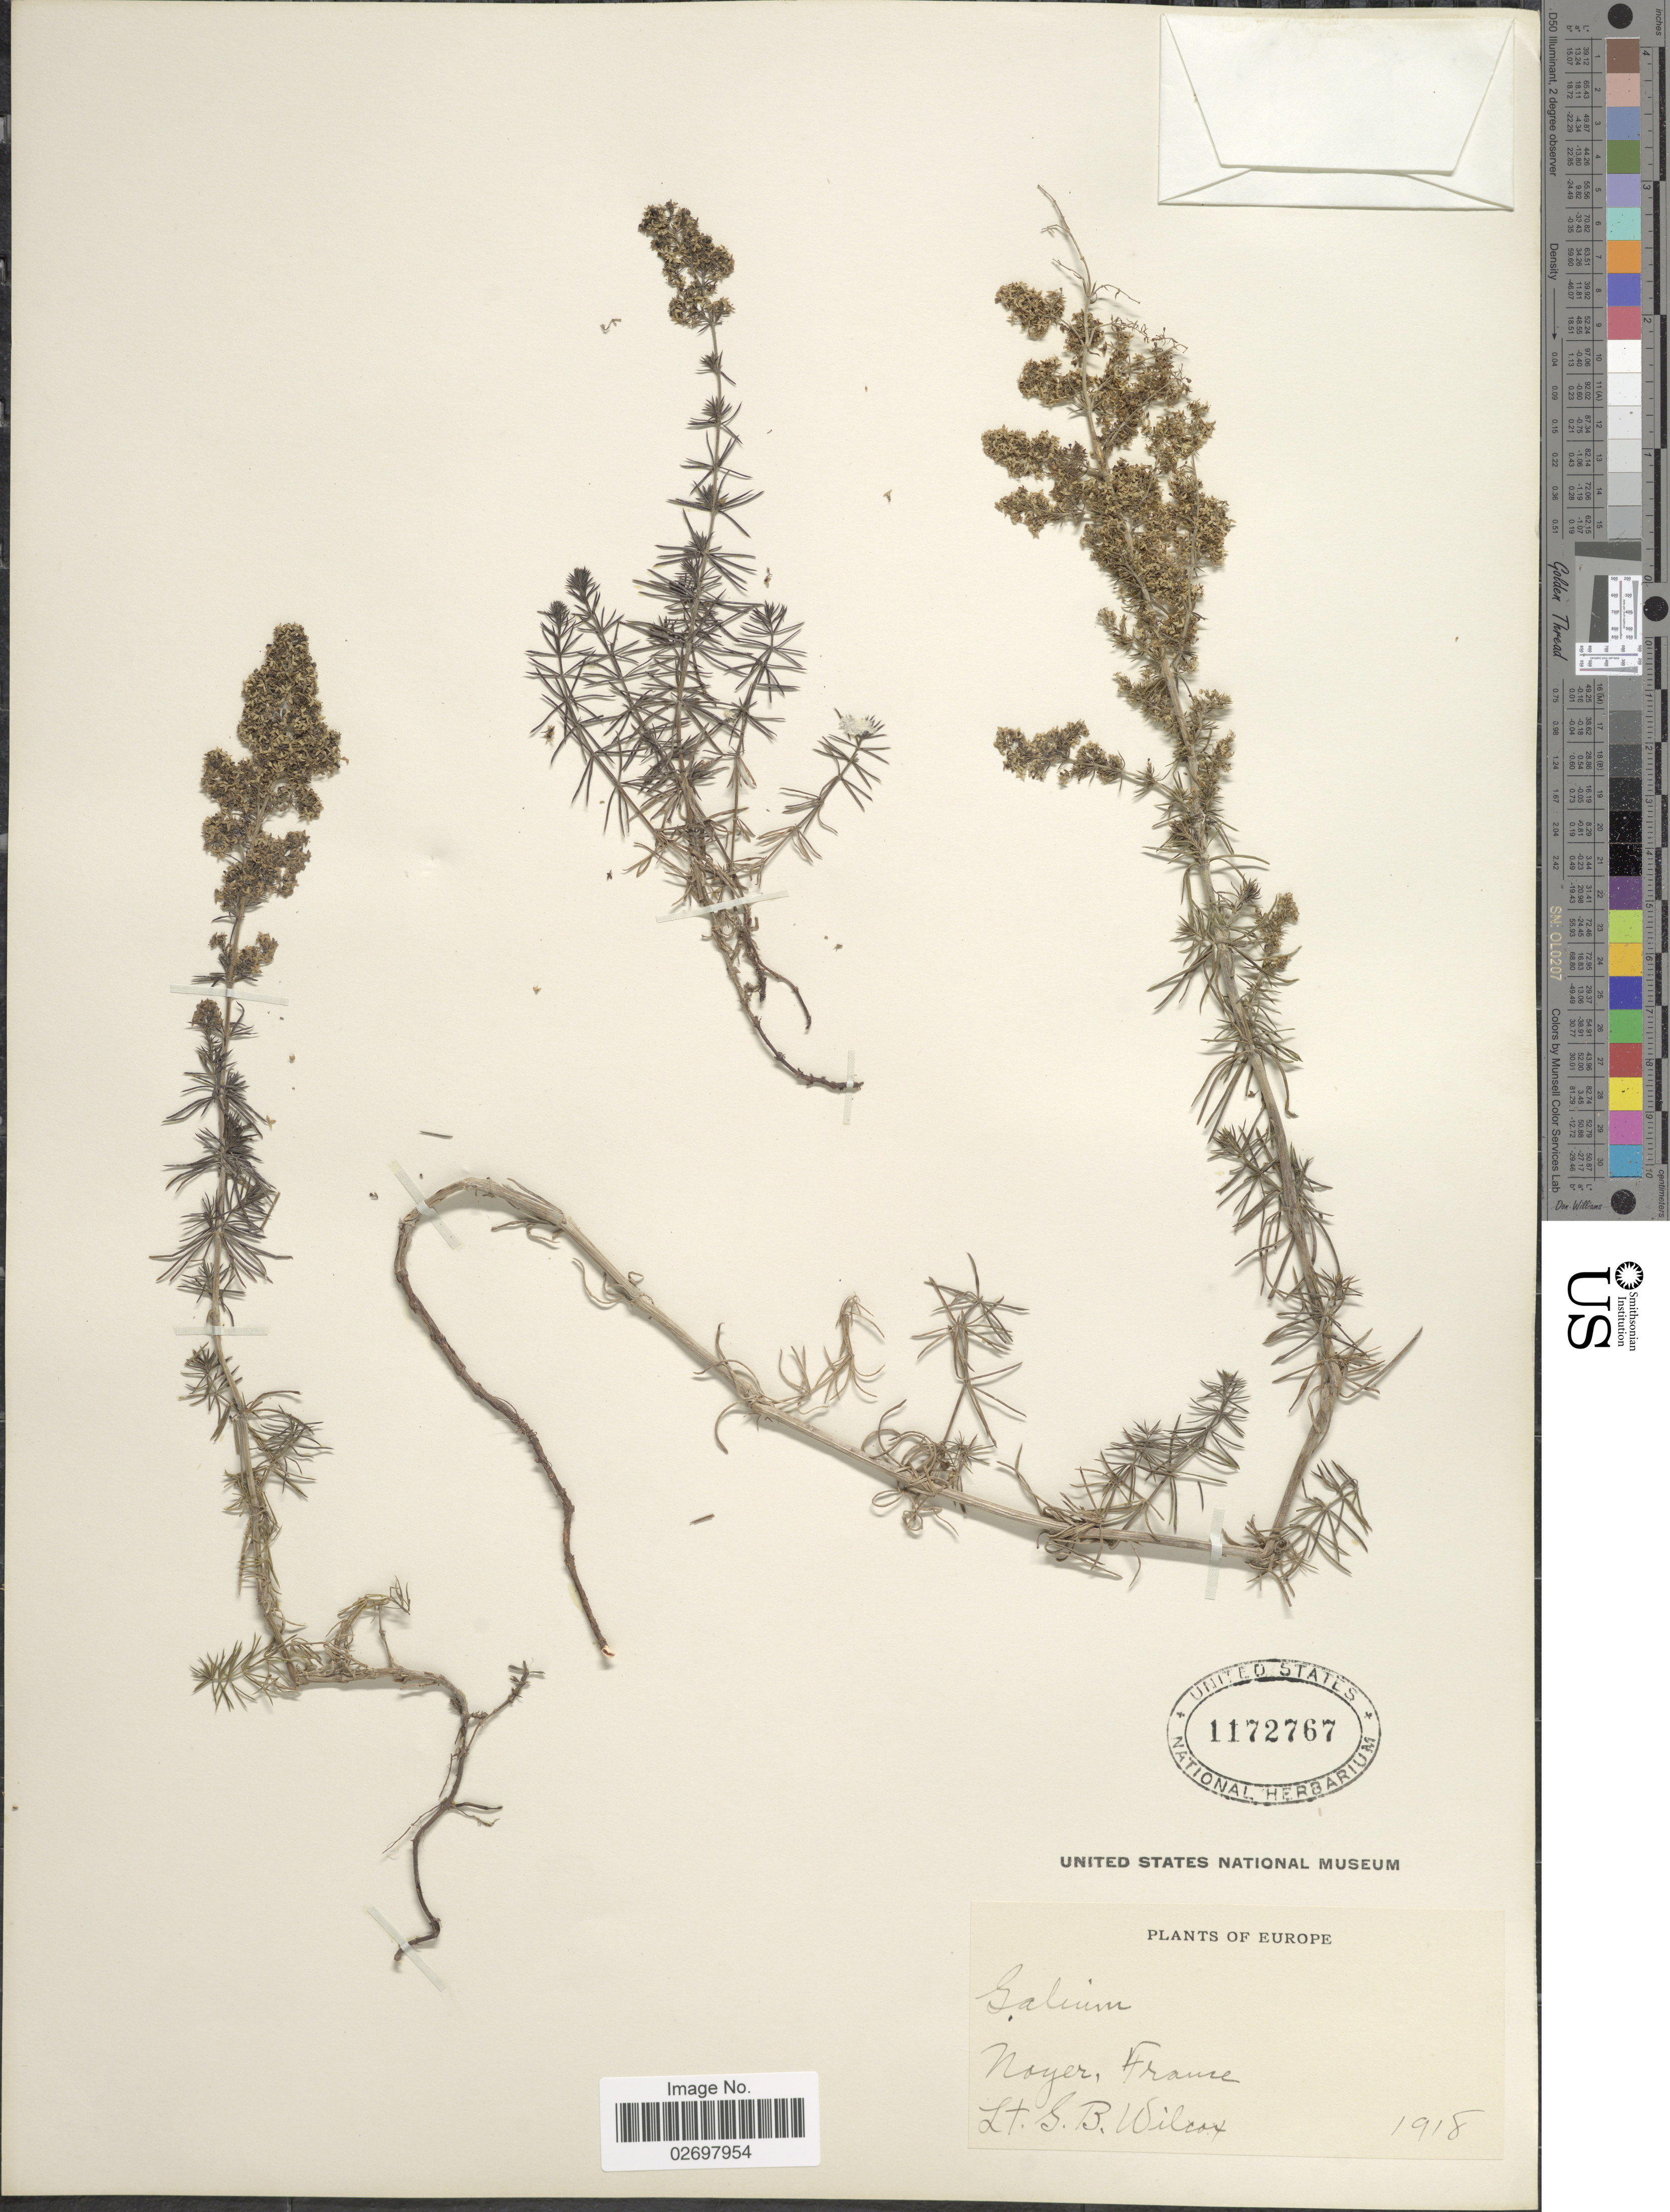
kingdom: Plantae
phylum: Tracheophyta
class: Magnoliopsida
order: Gentianales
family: Rubiaceae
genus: Galium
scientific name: Galium sp.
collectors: G. Wilcox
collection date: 1918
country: France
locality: Noyer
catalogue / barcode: US 1172767